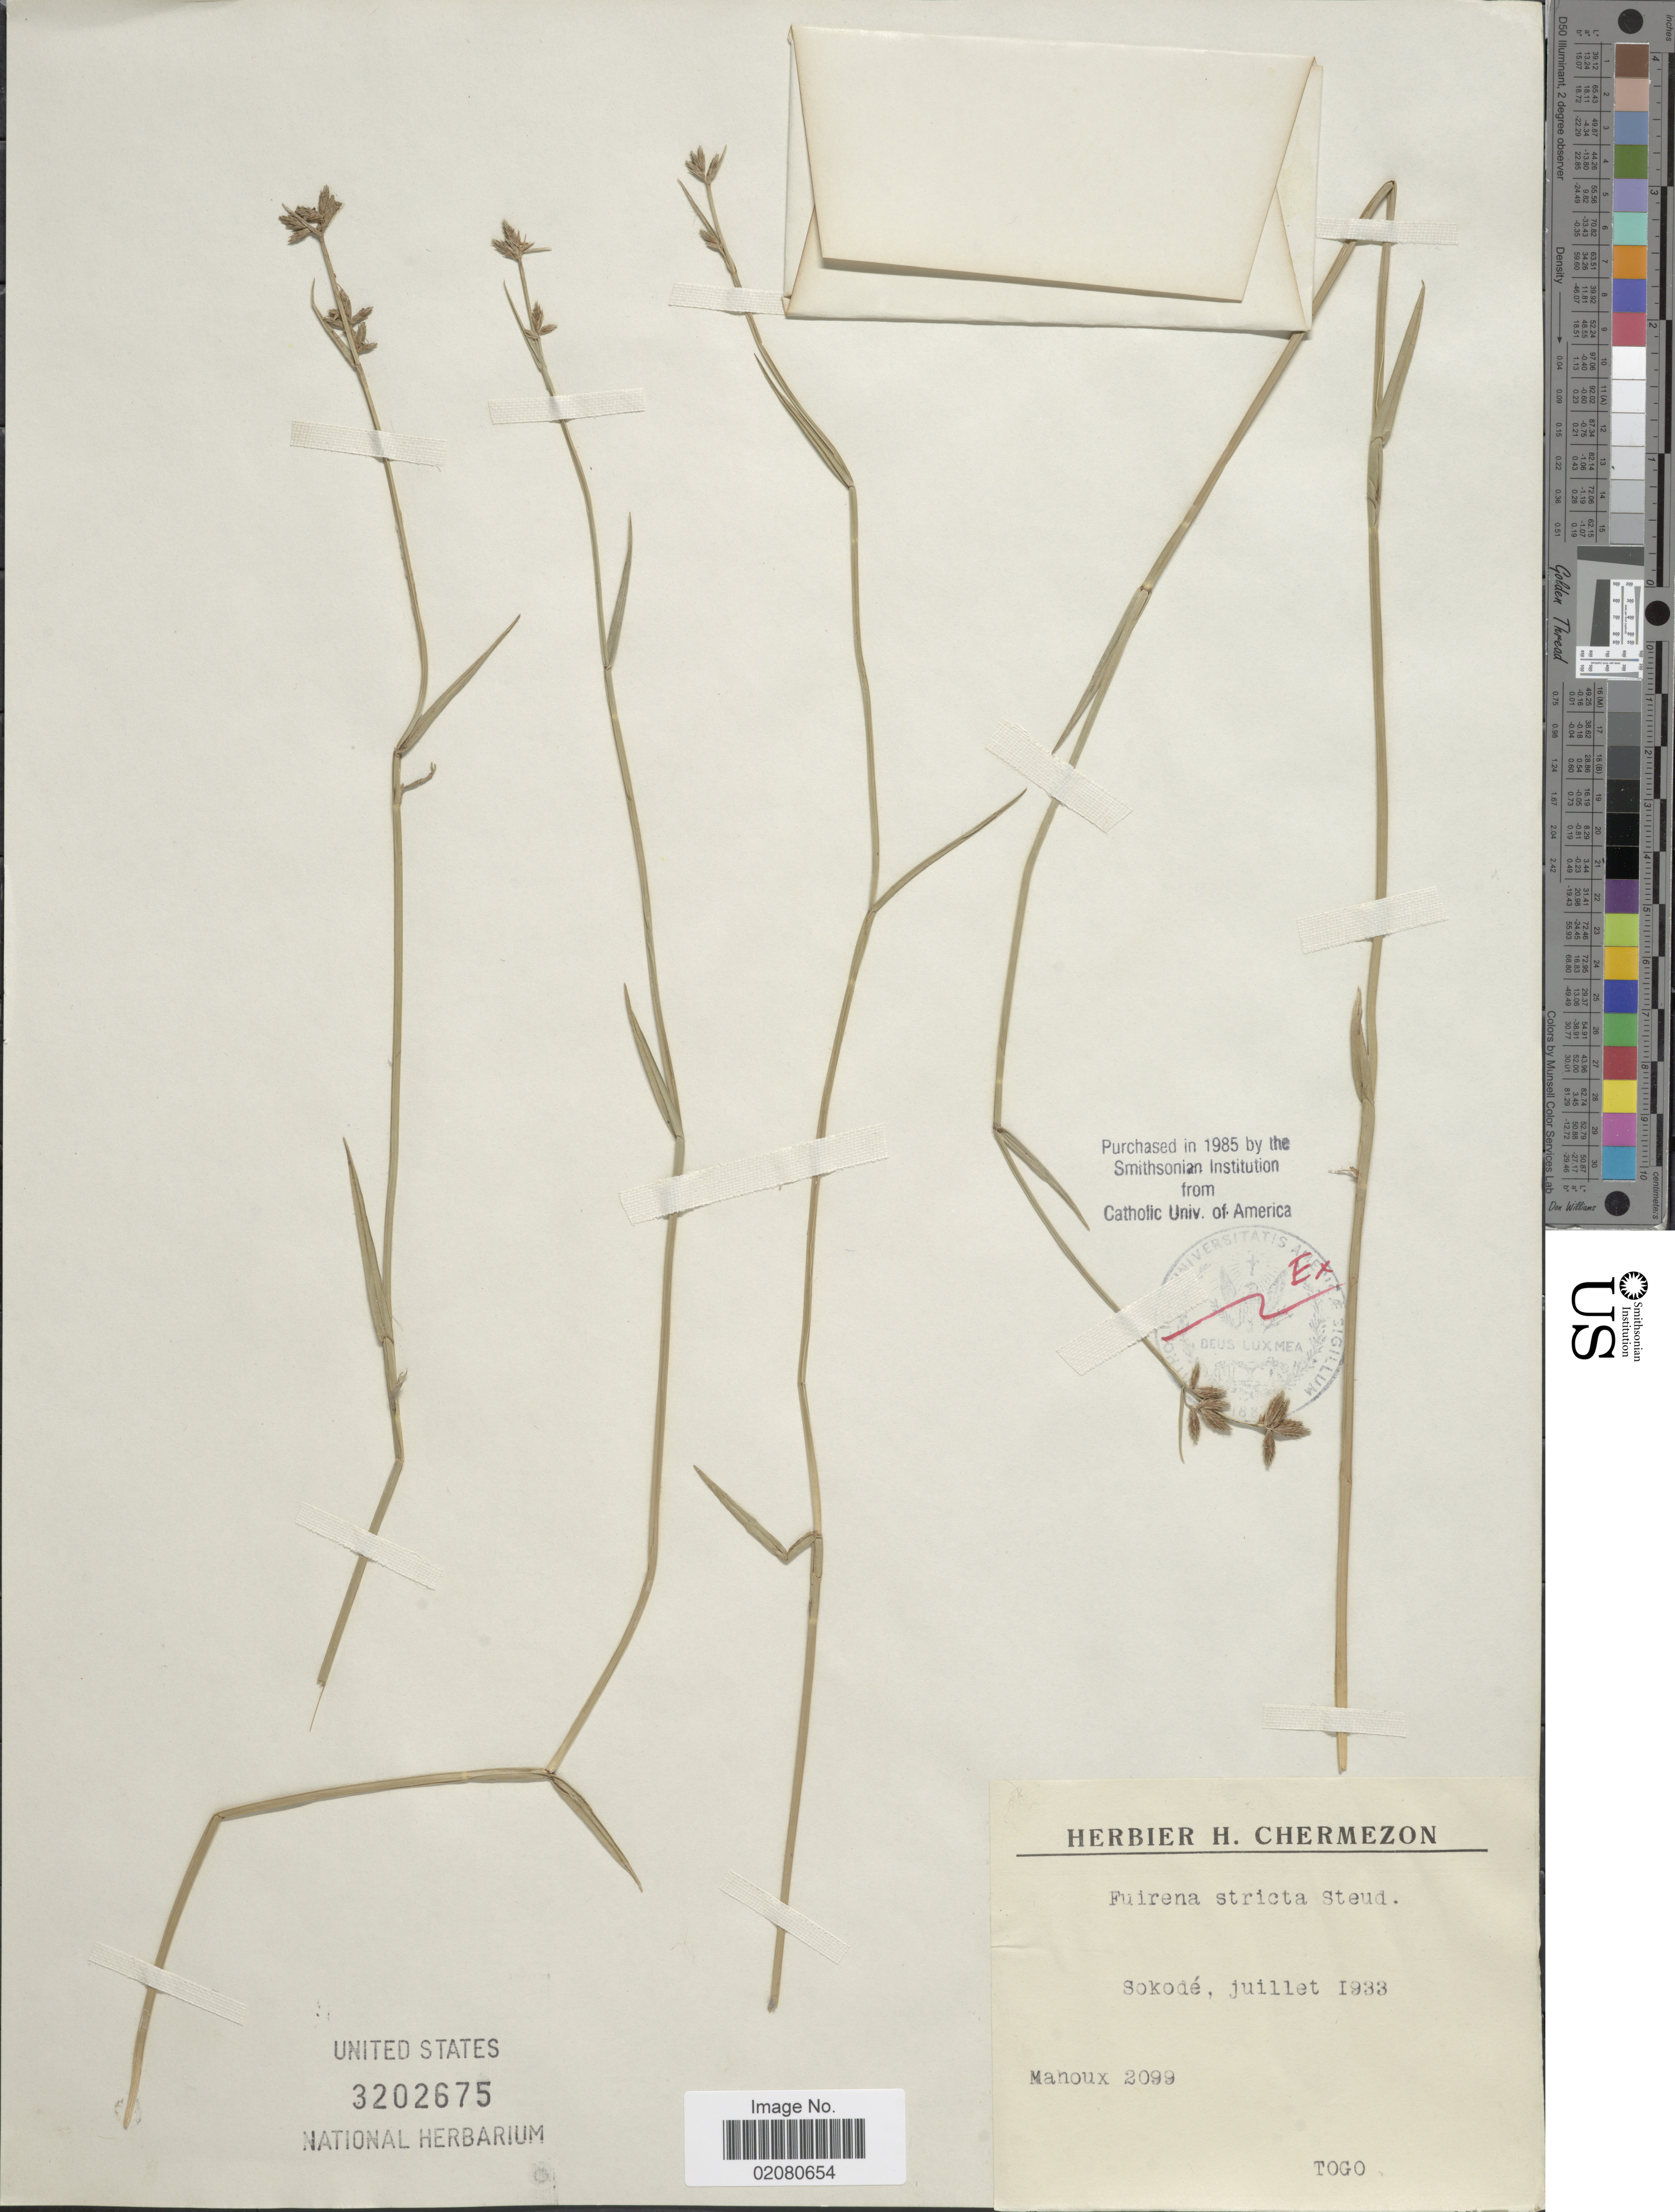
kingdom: Plantae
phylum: Tracheophyta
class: Liliopsida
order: Poales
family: Cyperaceae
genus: Fuirena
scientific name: Fuirena stricta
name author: Steud.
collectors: P. Mahoux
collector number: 2099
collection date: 1933-07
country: Togo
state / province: Centrale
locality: Sokode. Togo.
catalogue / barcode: US 3202675